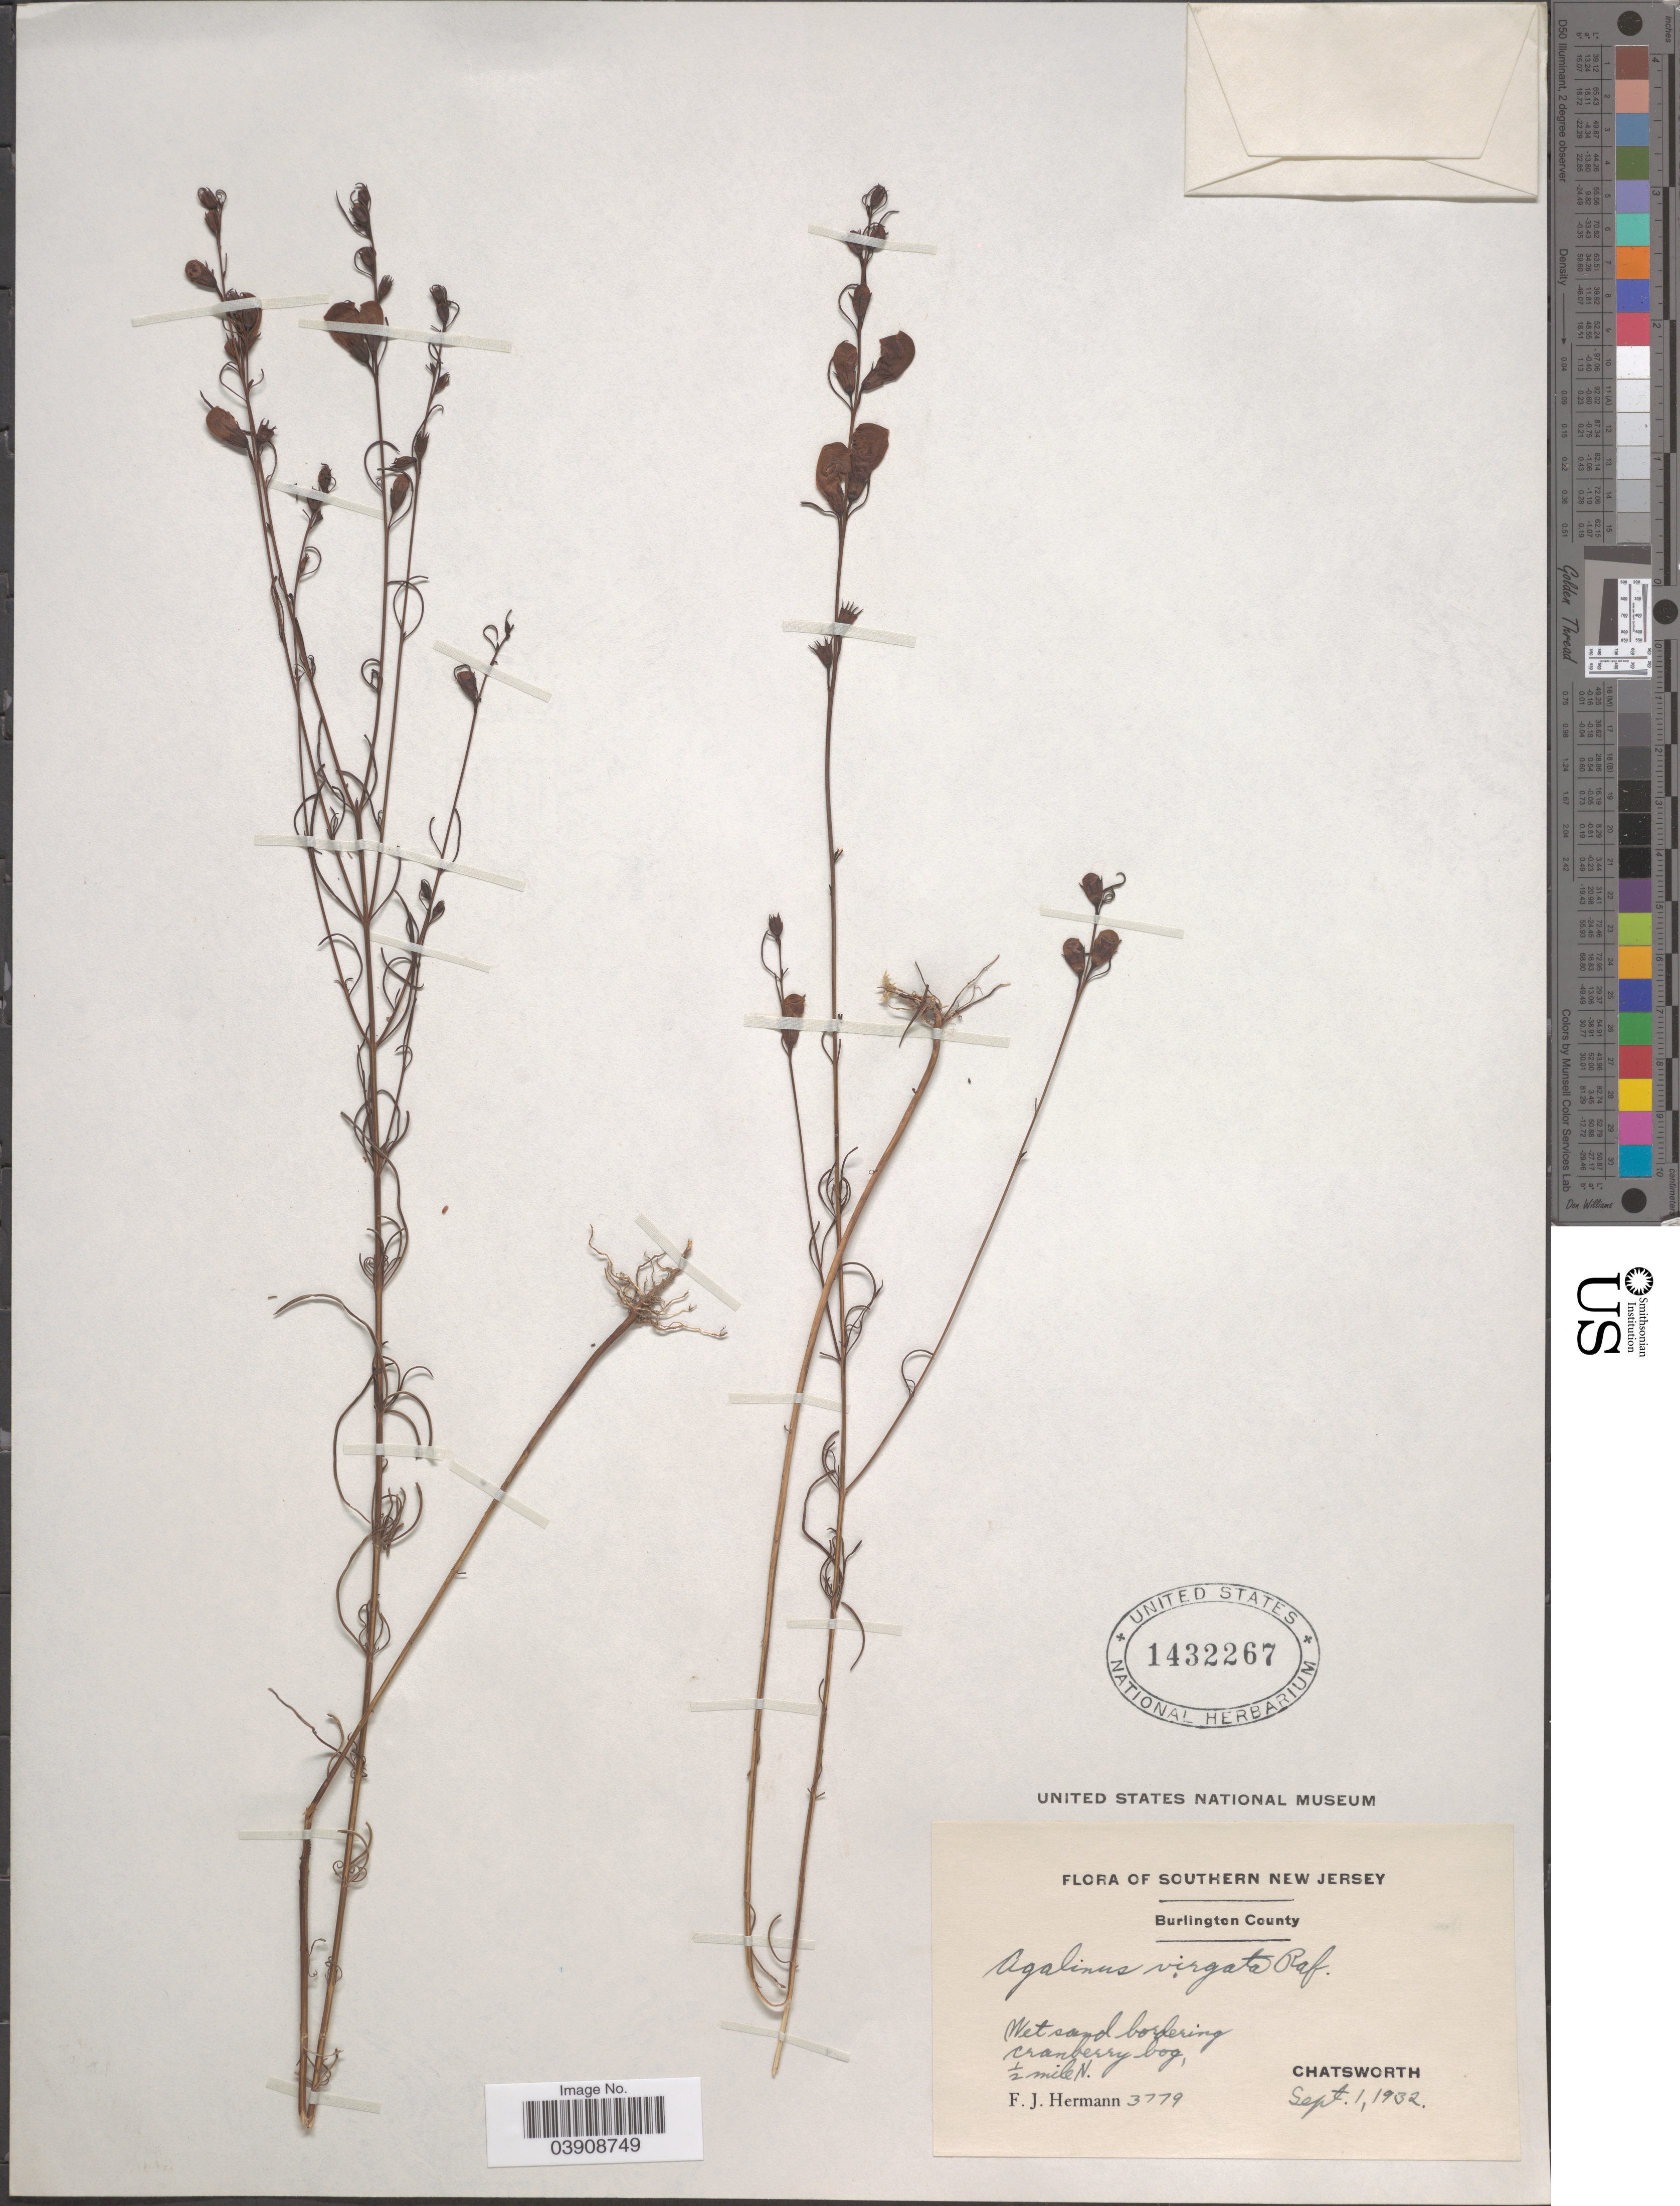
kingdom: Plantae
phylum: Tracheophyta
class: Magnoliopsida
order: Lamiales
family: Orobanchaceae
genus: Agalinis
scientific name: Agalinis virgata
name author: Raf.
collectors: F. J. Hermann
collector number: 3779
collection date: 1932-09-01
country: United States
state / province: New Jersey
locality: Southern New Jersey. Burlington County. Wet sand bordering cranberry bog, ½ mile N. Chatsworth.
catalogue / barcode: US 1432267